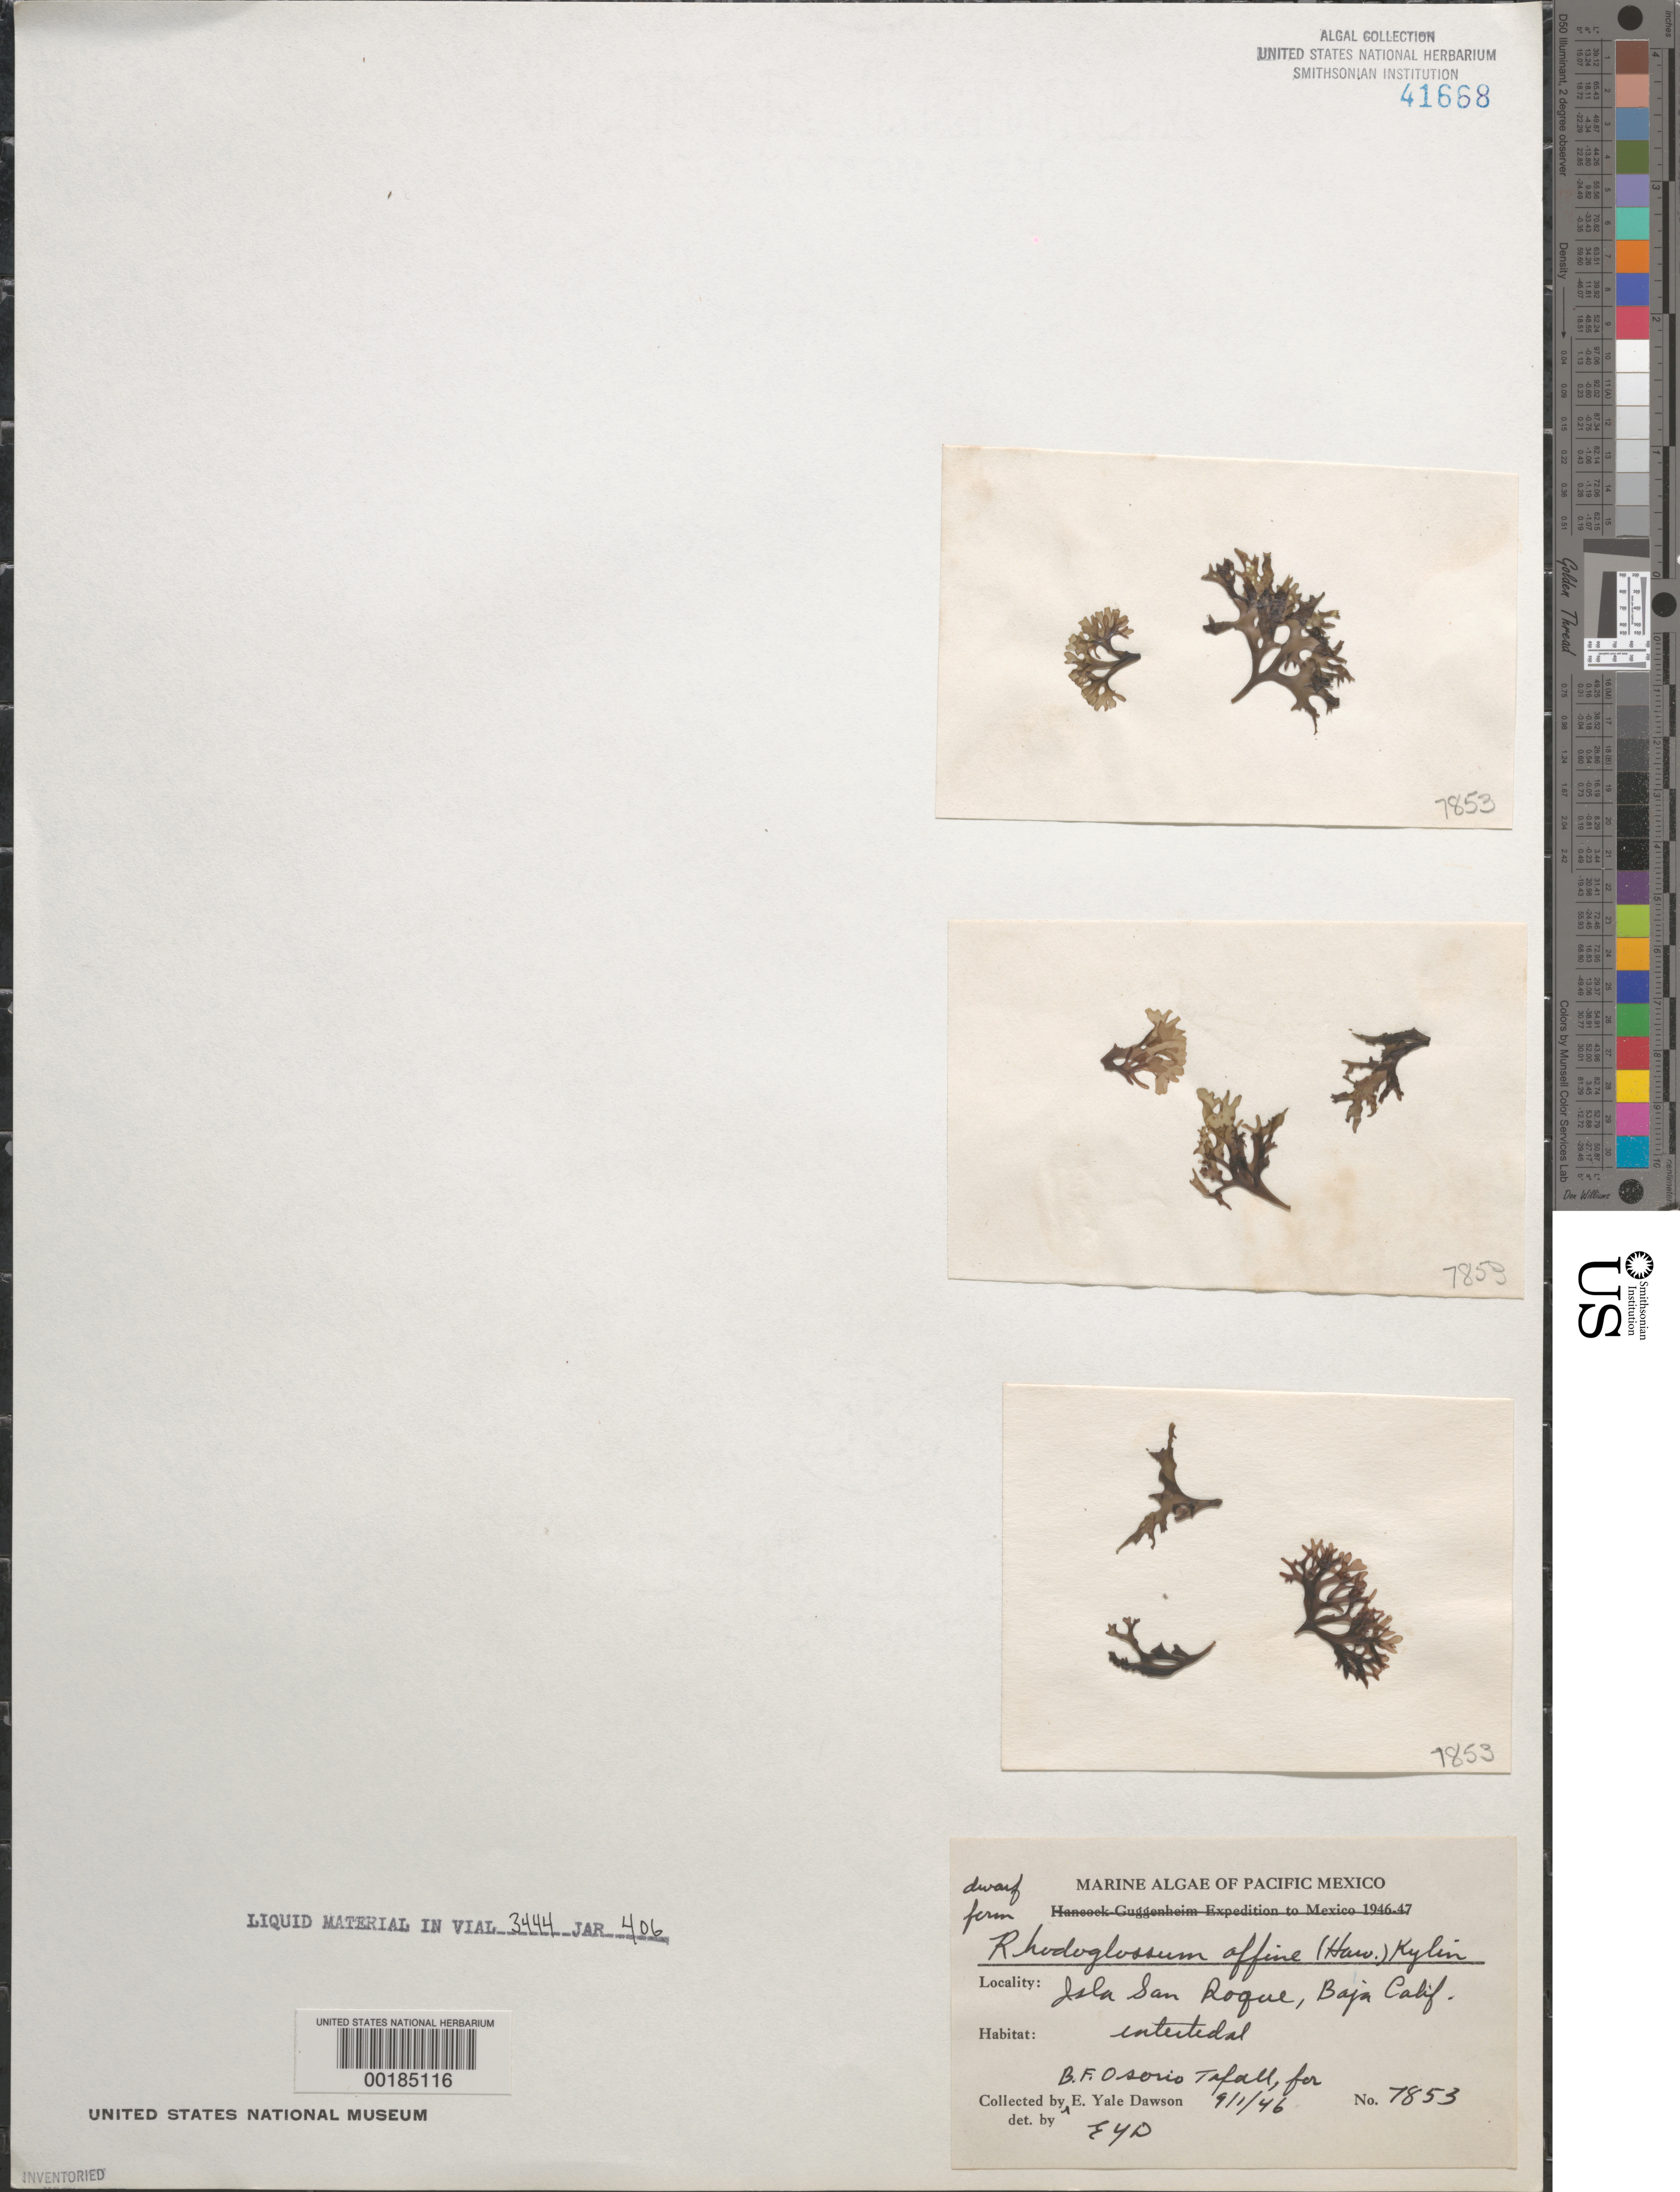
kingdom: Plantae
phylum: Rhodophyta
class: Florideophyceae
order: Gigartinales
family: Gigartinaceae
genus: Mazzaella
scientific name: Mazzaella affinis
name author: (Harvey) Fredericq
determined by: Algae name updating Project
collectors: B. Osario Tafall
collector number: EYD 7853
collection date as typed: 01 Sep 1946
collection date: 1946-09-01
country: Mexico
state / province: Baja California Sur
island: San Roque Island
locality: Isla San Roque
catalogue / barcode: US 41668